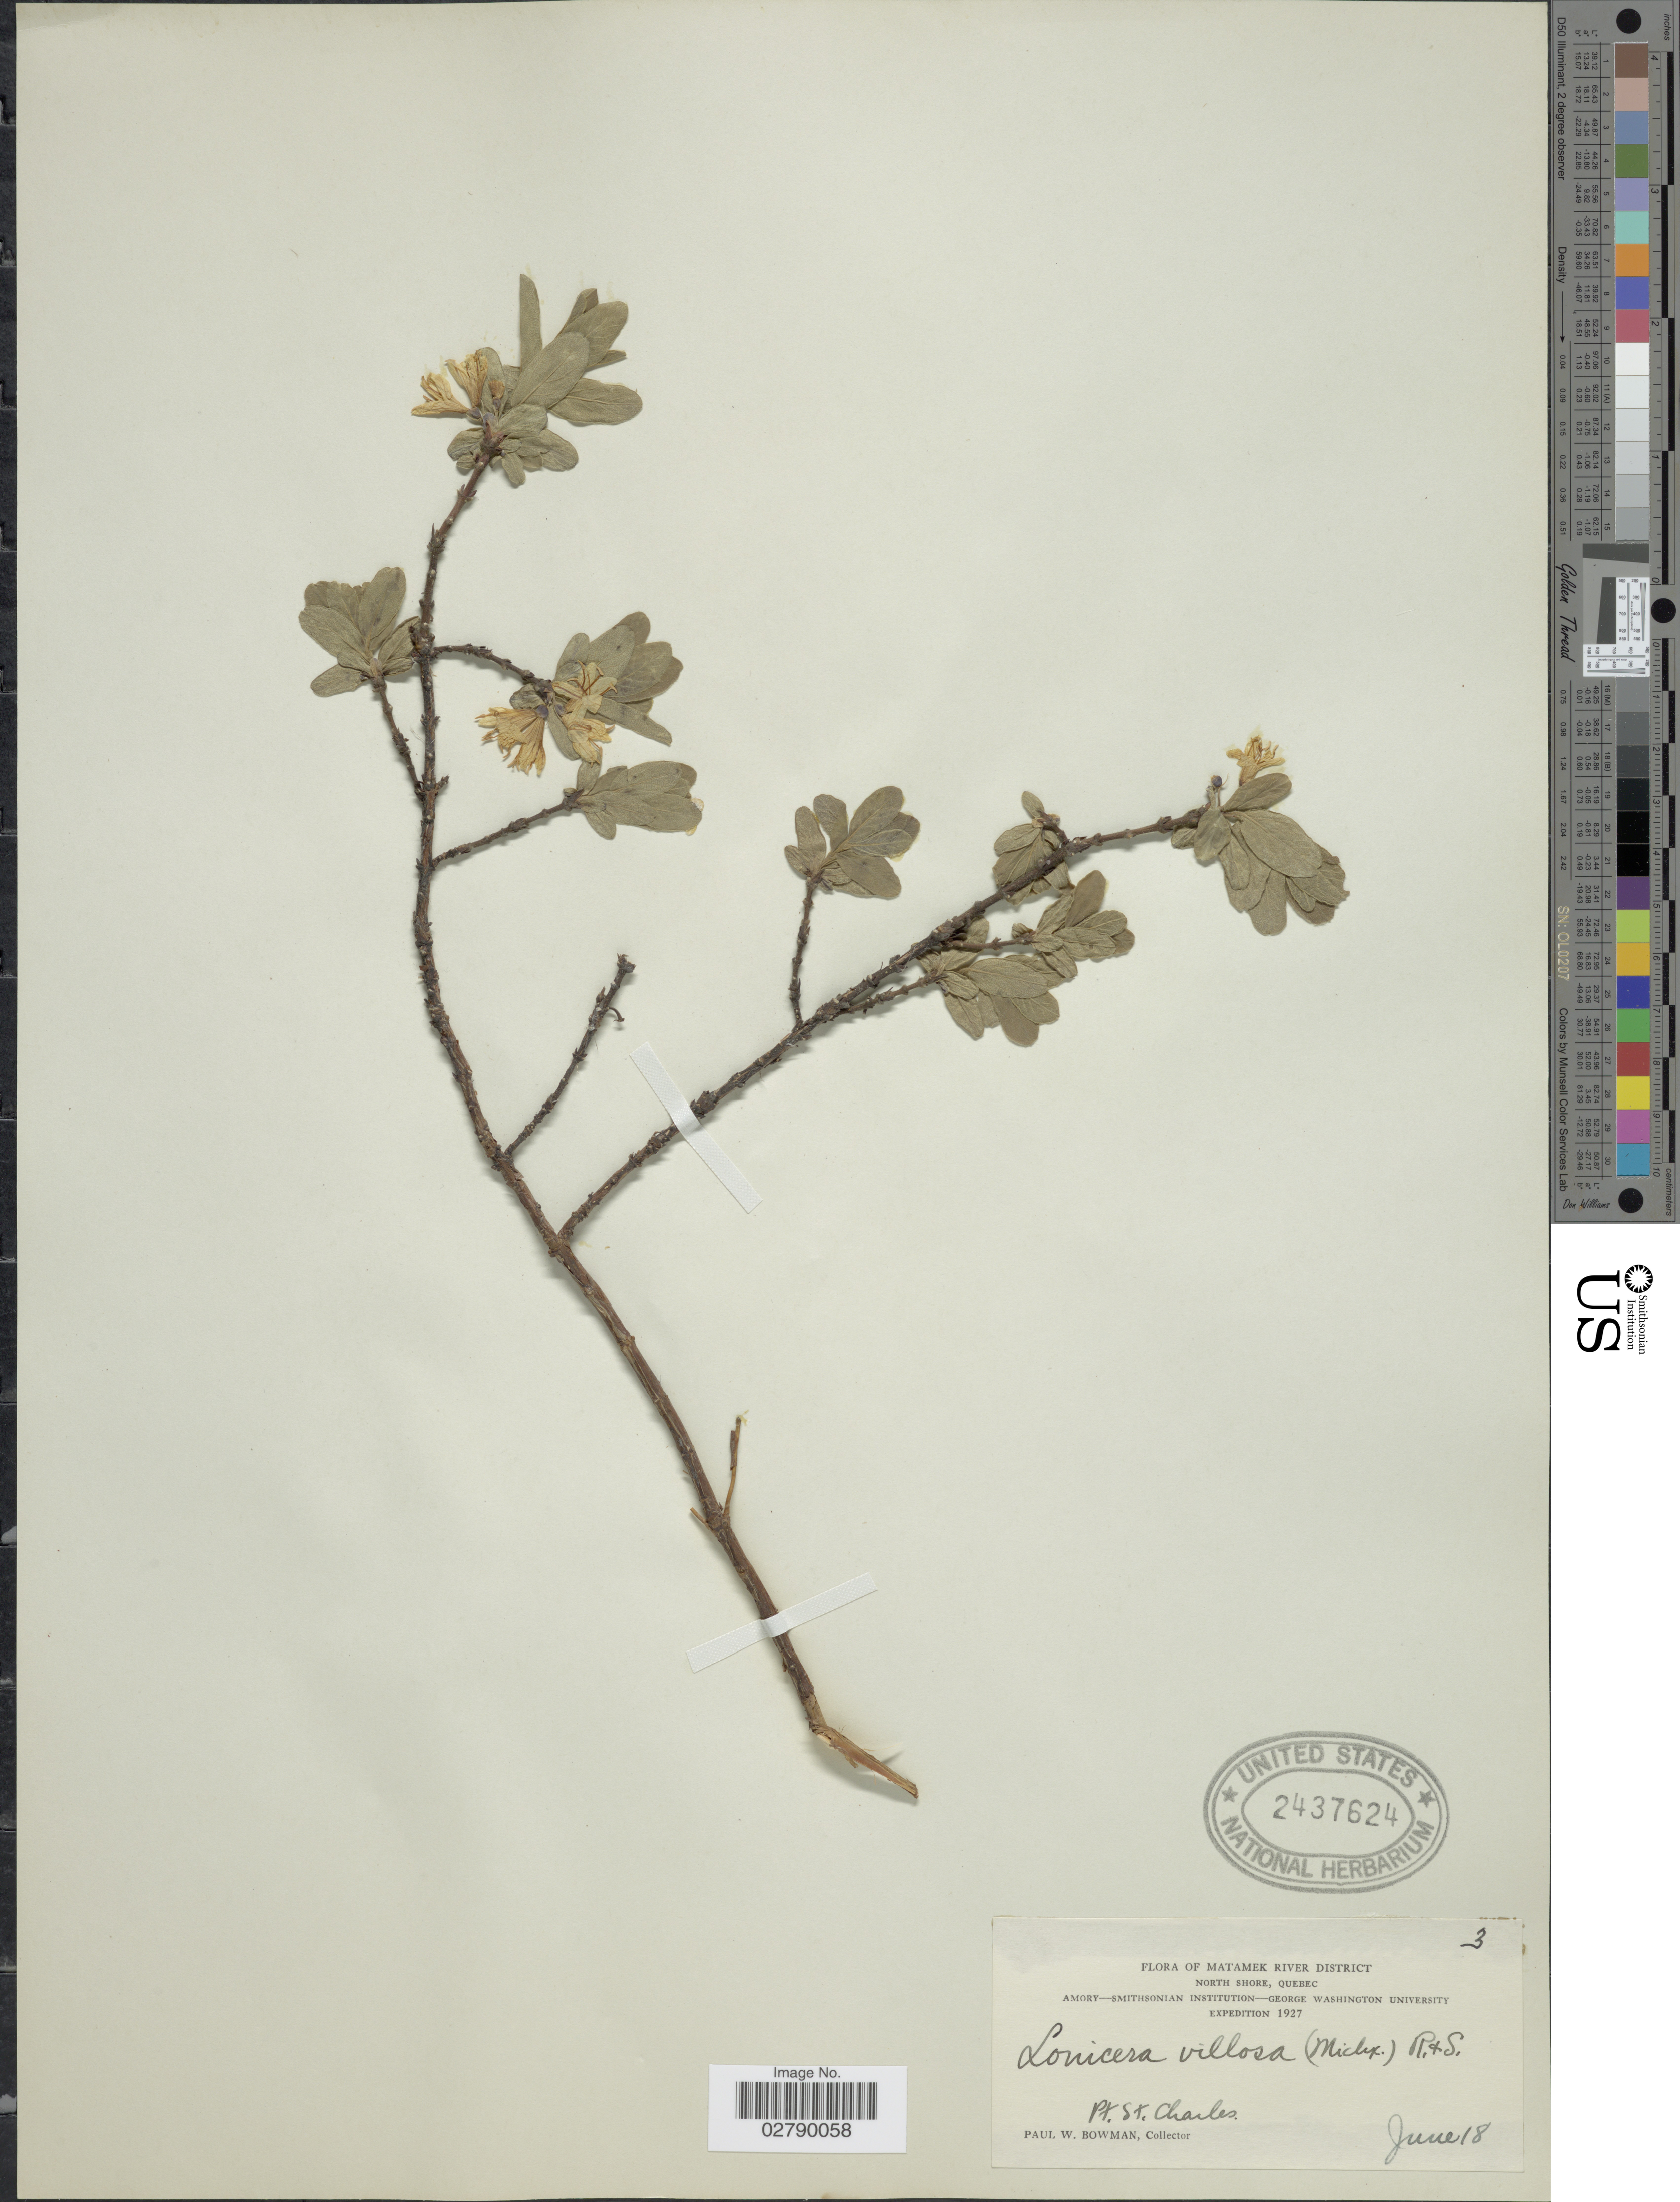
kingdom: Plantae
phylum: Tracheophyta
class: Magnoliopsida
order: Dipsacales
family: Caprifoliaceae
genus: Lonicera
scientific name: Lonicera villosa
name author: (Michx.) Roem. & Schult.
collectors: P. Bowman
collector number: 3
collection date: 1927-06-18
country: Canada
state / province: Quebec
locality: Matamek River District. North Shore. Pt. St. Charles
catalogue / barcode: US 2437624